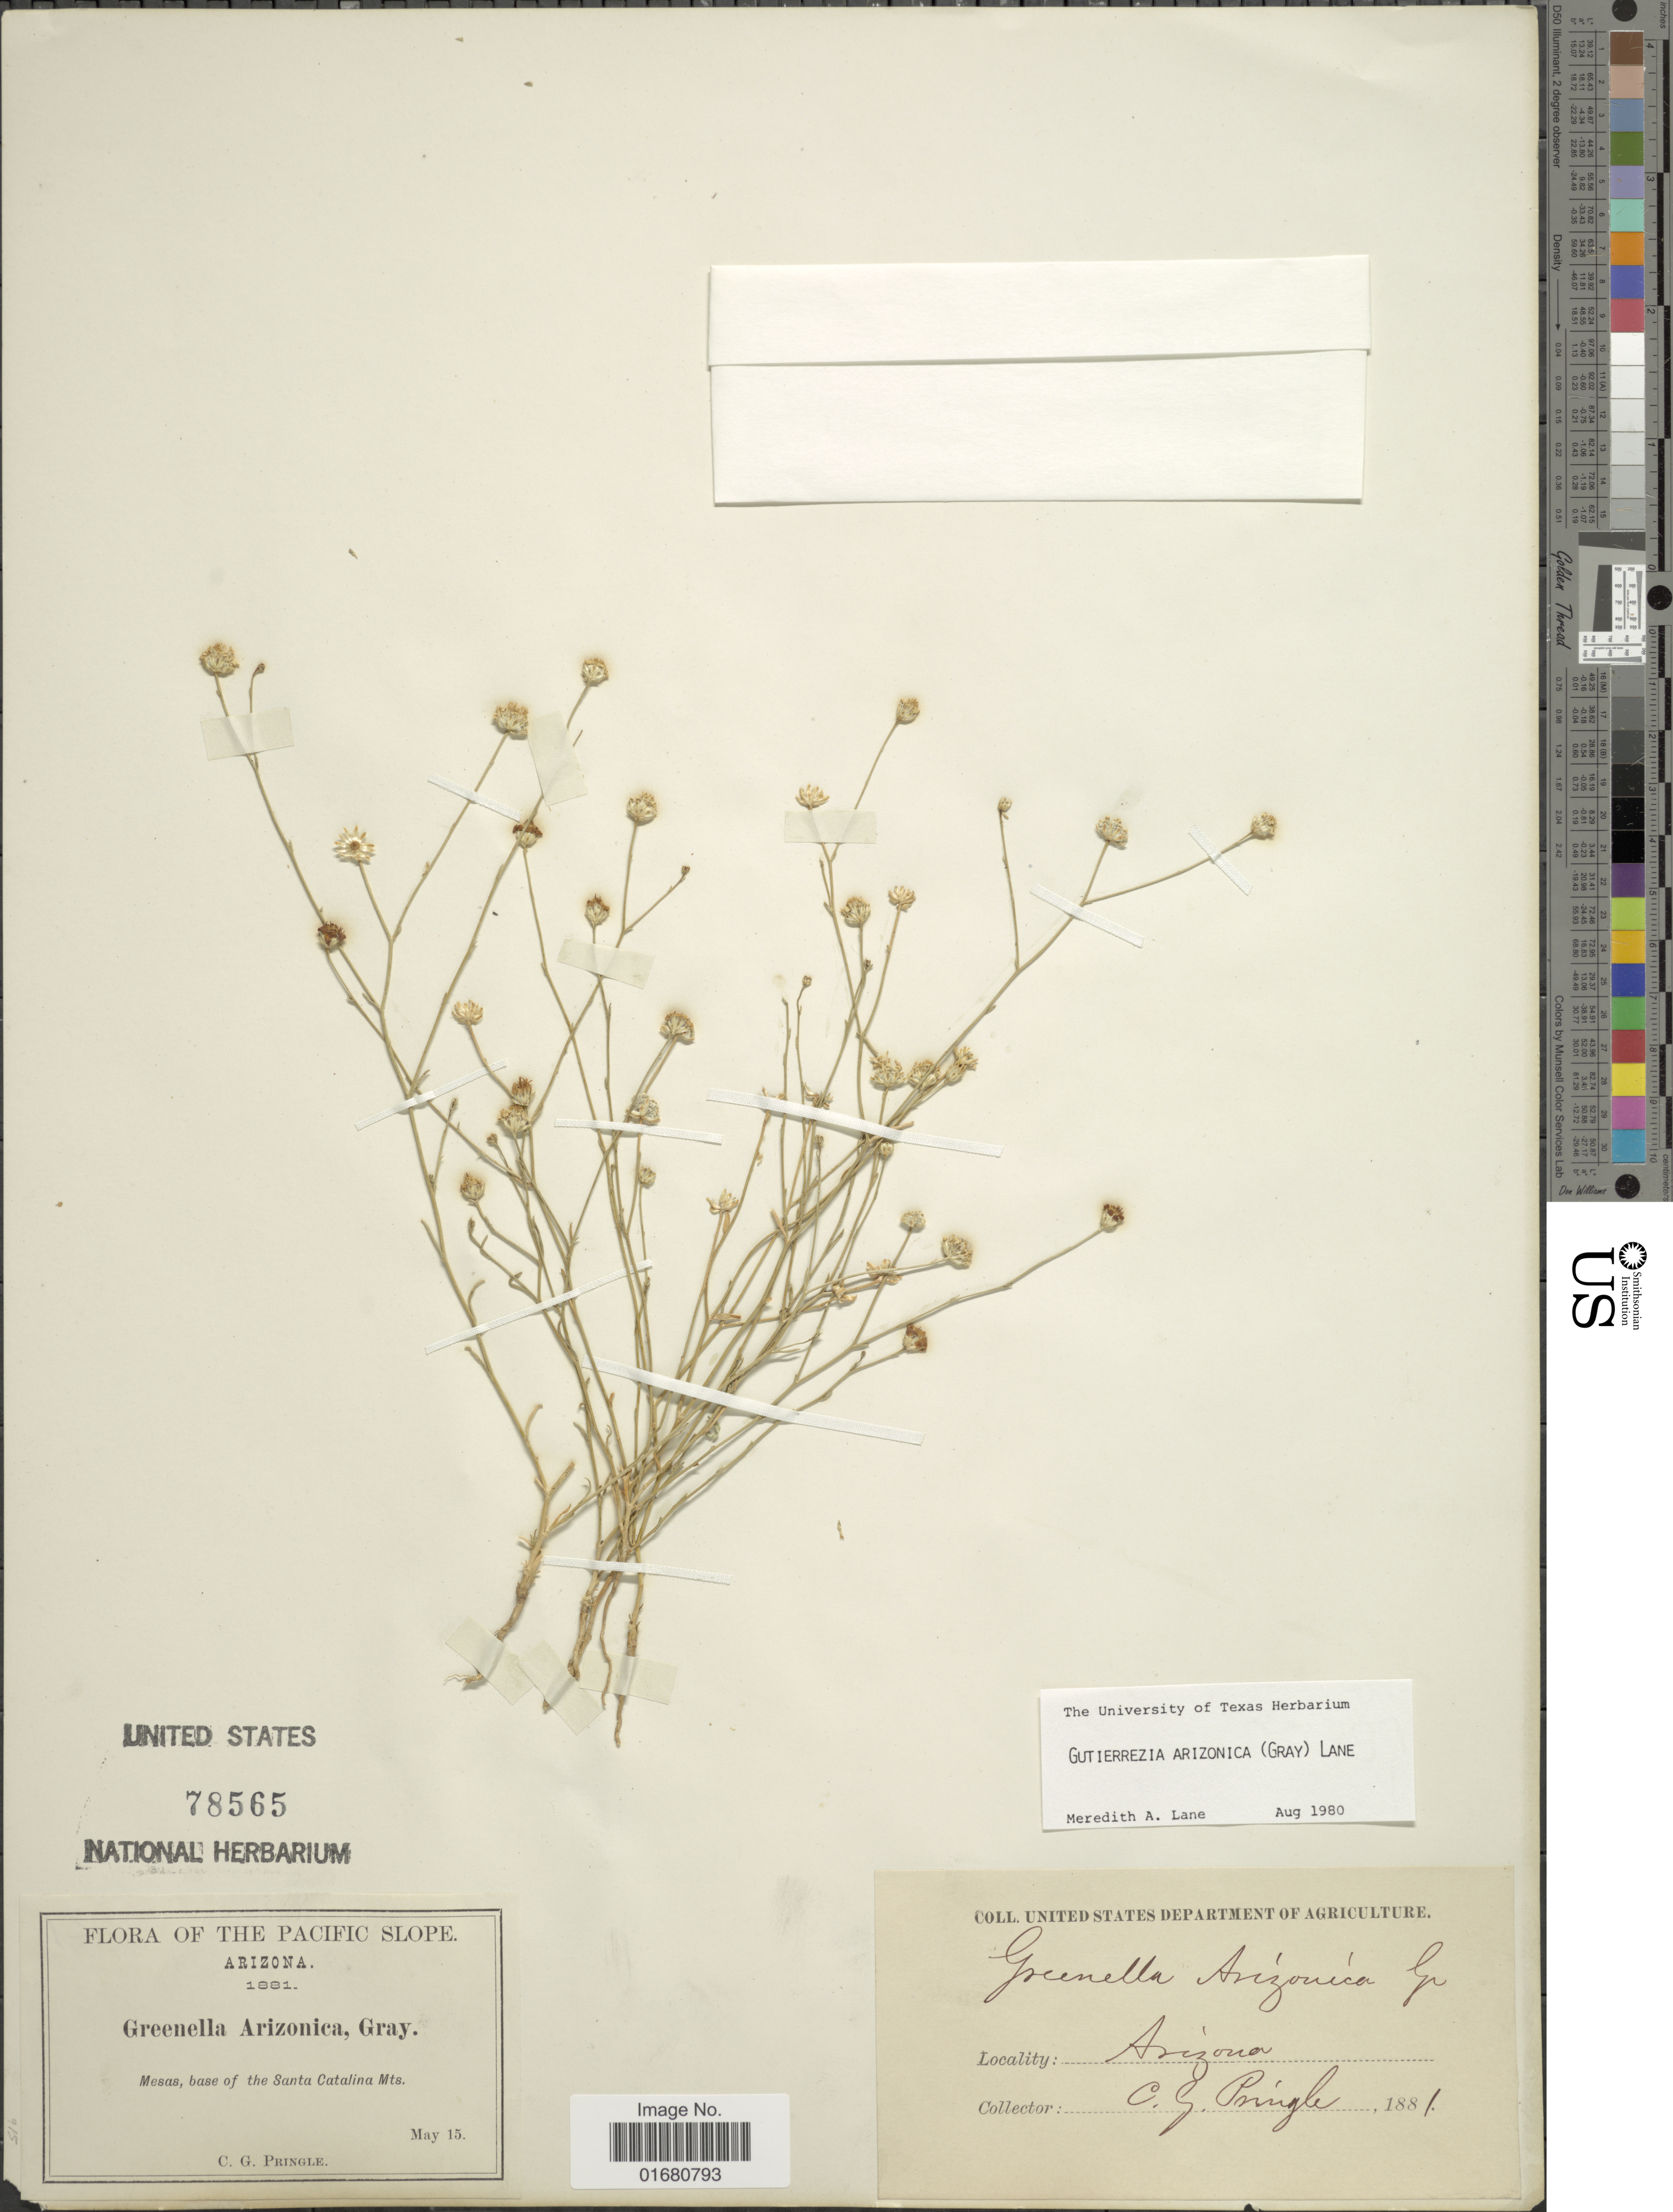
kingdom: Plantae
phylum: Tracheophyta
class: Magnoliopsida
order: Asterales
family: Asteraceae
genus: Gutierrezia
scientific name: Gutierrezia arizonica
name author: (A. Gray) M.A. Lane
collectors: C. G. Pringle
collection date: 1881-05-15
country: United States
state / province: Arizona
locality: The Pacific Slope, Mesas, base of the Santa Catalina Mts.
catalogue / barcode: US 78565